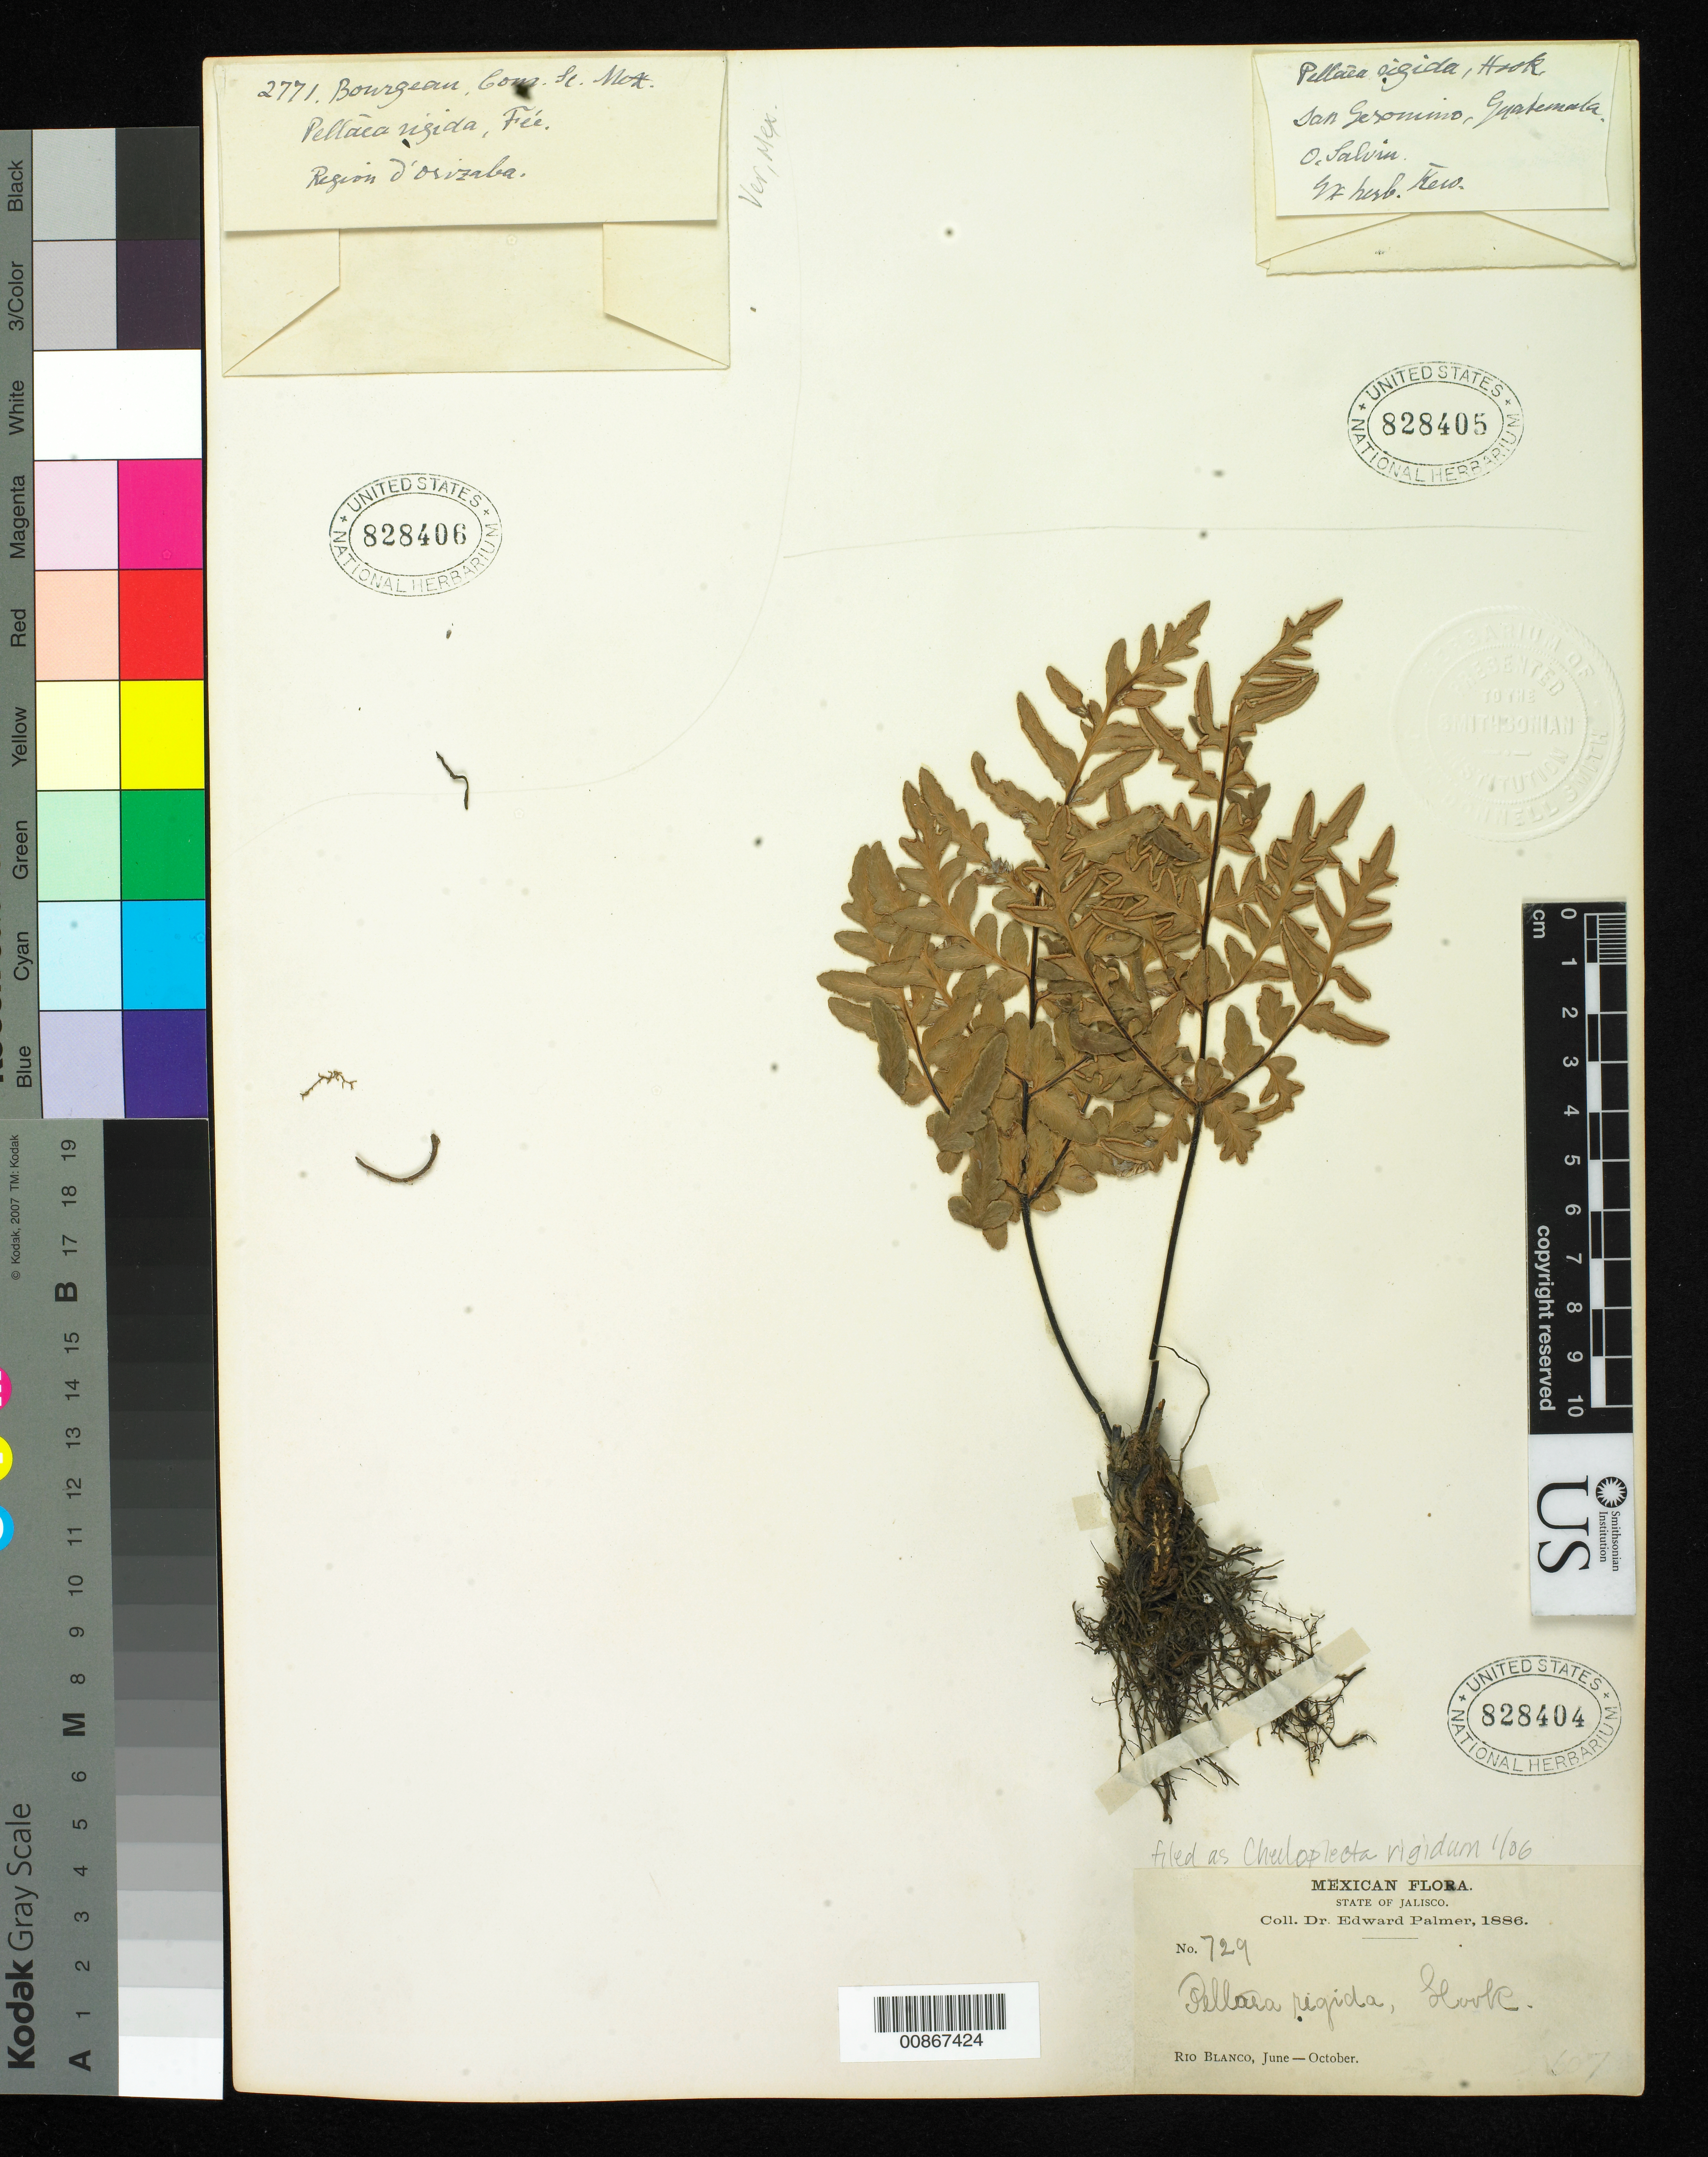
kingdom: Plantae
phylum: Tracheophyta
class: Polypodiopsida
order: Polypodiales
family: Pteridaceae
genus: Cheiloplecton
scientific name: Cheiloplecton rigidum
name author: (Sw.) Fée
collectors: O. Salvin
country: Guatemala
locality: San Jerónimo, Guatemala.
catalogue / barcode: US 828405-3